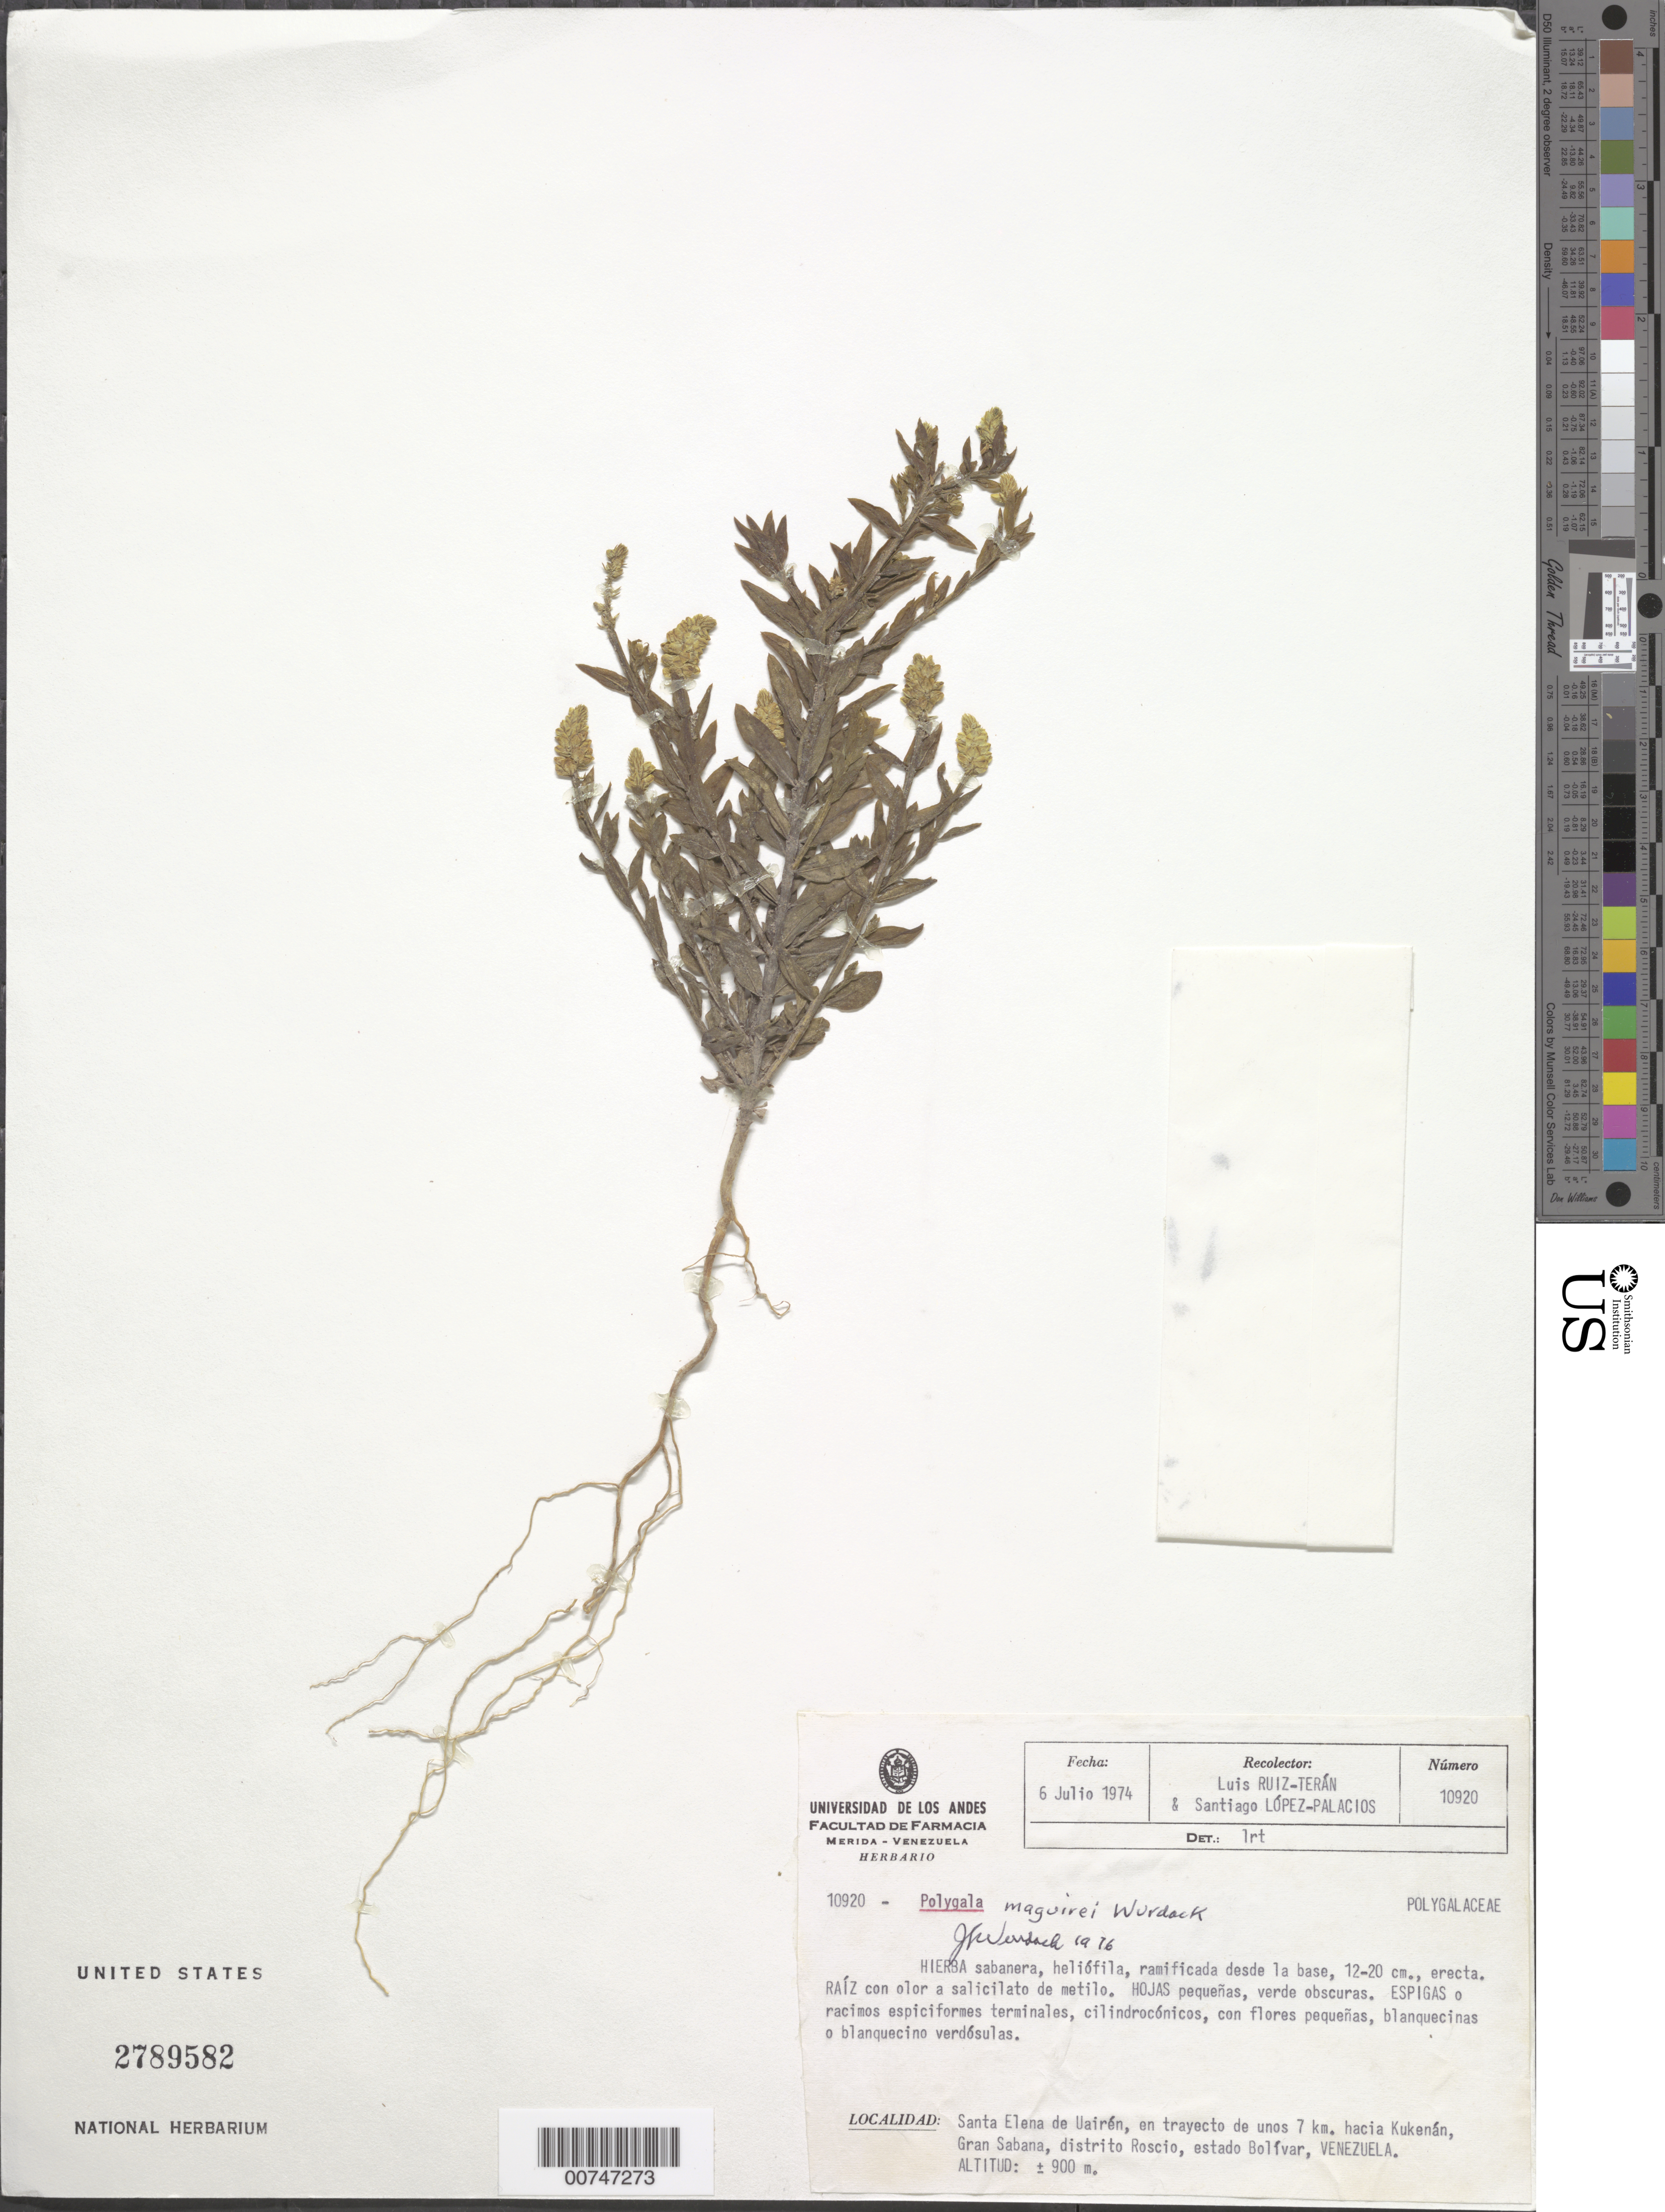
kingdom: Plantae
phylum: Tracheophyta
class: Magnoliopsida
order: Fabales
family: Polygalaceae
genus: Polygala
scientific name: Polygala hygrophila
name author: Kunth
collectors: L. E. Ruíz-Terán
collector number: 10920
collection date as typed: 6-Jul-74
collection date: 1974-07-06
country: Venezuela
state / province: Bolívar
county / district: Roscio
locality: Santa Elena de Uairen, 7m from Kukenan, Gran Sabana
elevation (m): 900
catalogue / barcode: US 2789582